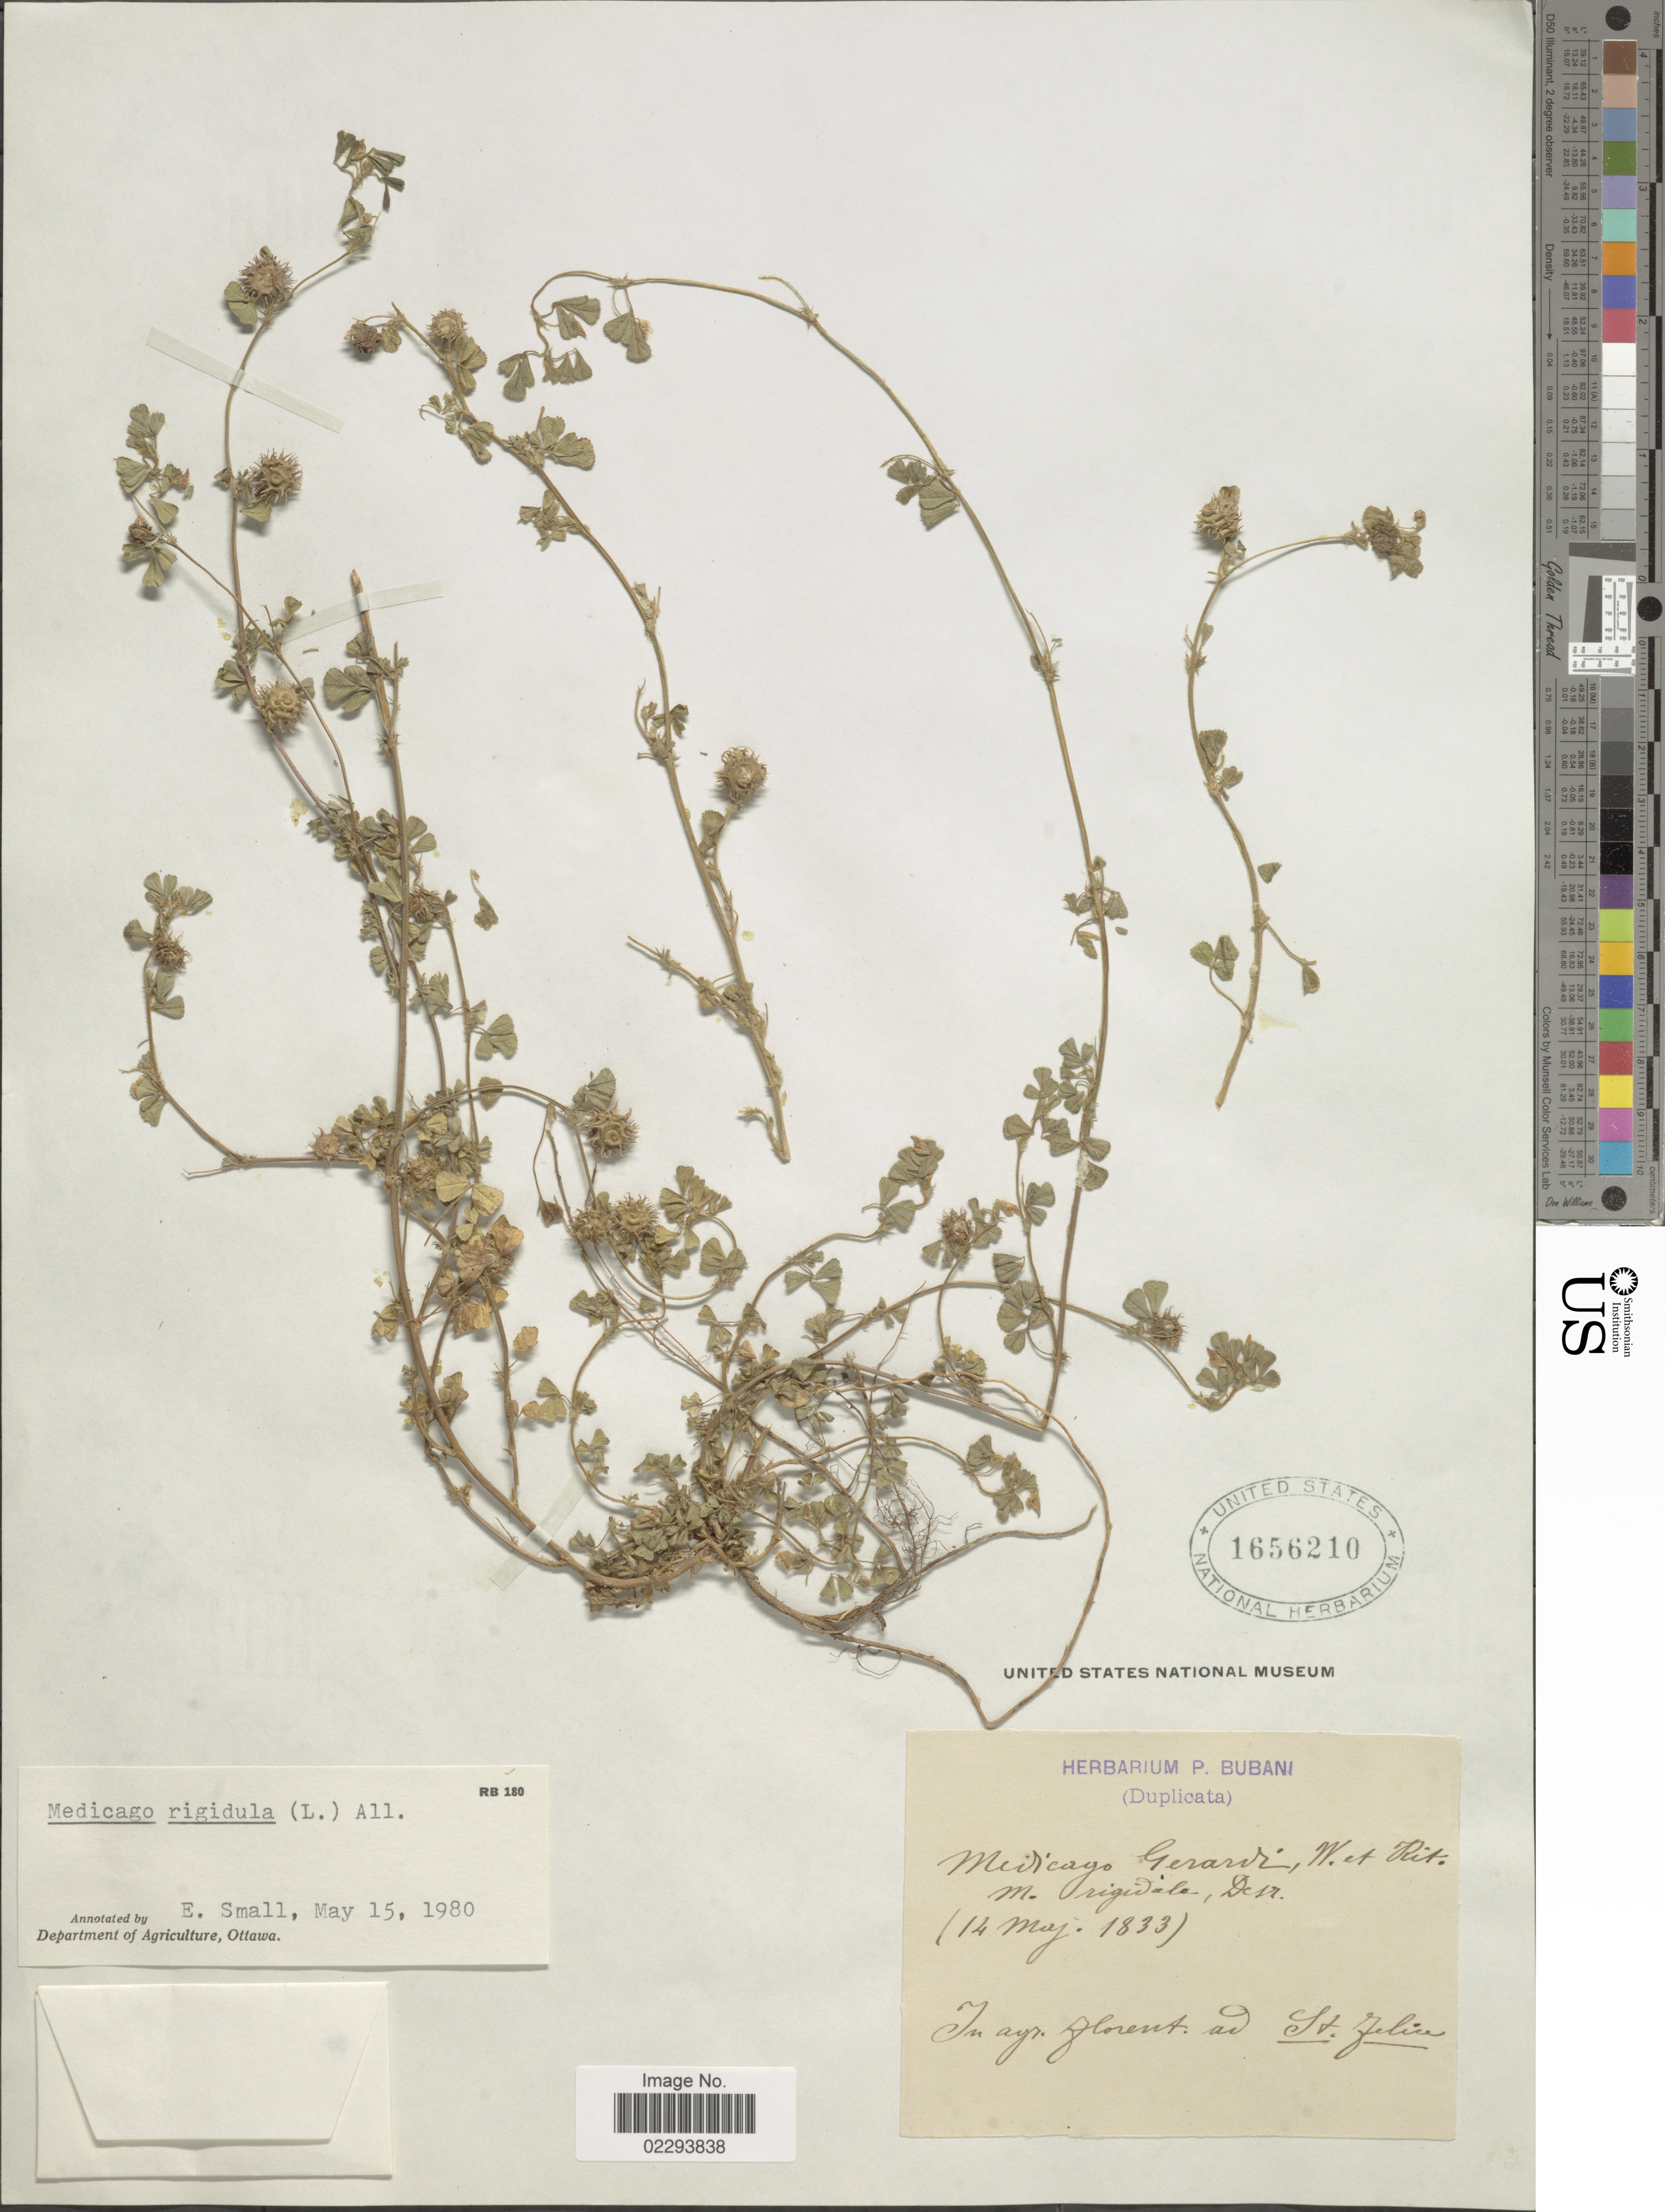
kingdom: Plantae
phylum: Tracheophyta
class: Magnoliopsida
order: Fabales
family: Fabaceae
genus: Medicago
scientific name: Medicago rigidula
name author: (L.) All.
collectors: ex herb. P. Bubani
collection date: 1833-05-14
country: Italy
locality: In agr. florent. ad St. Felice [San Felice]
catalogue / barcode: US 1656210